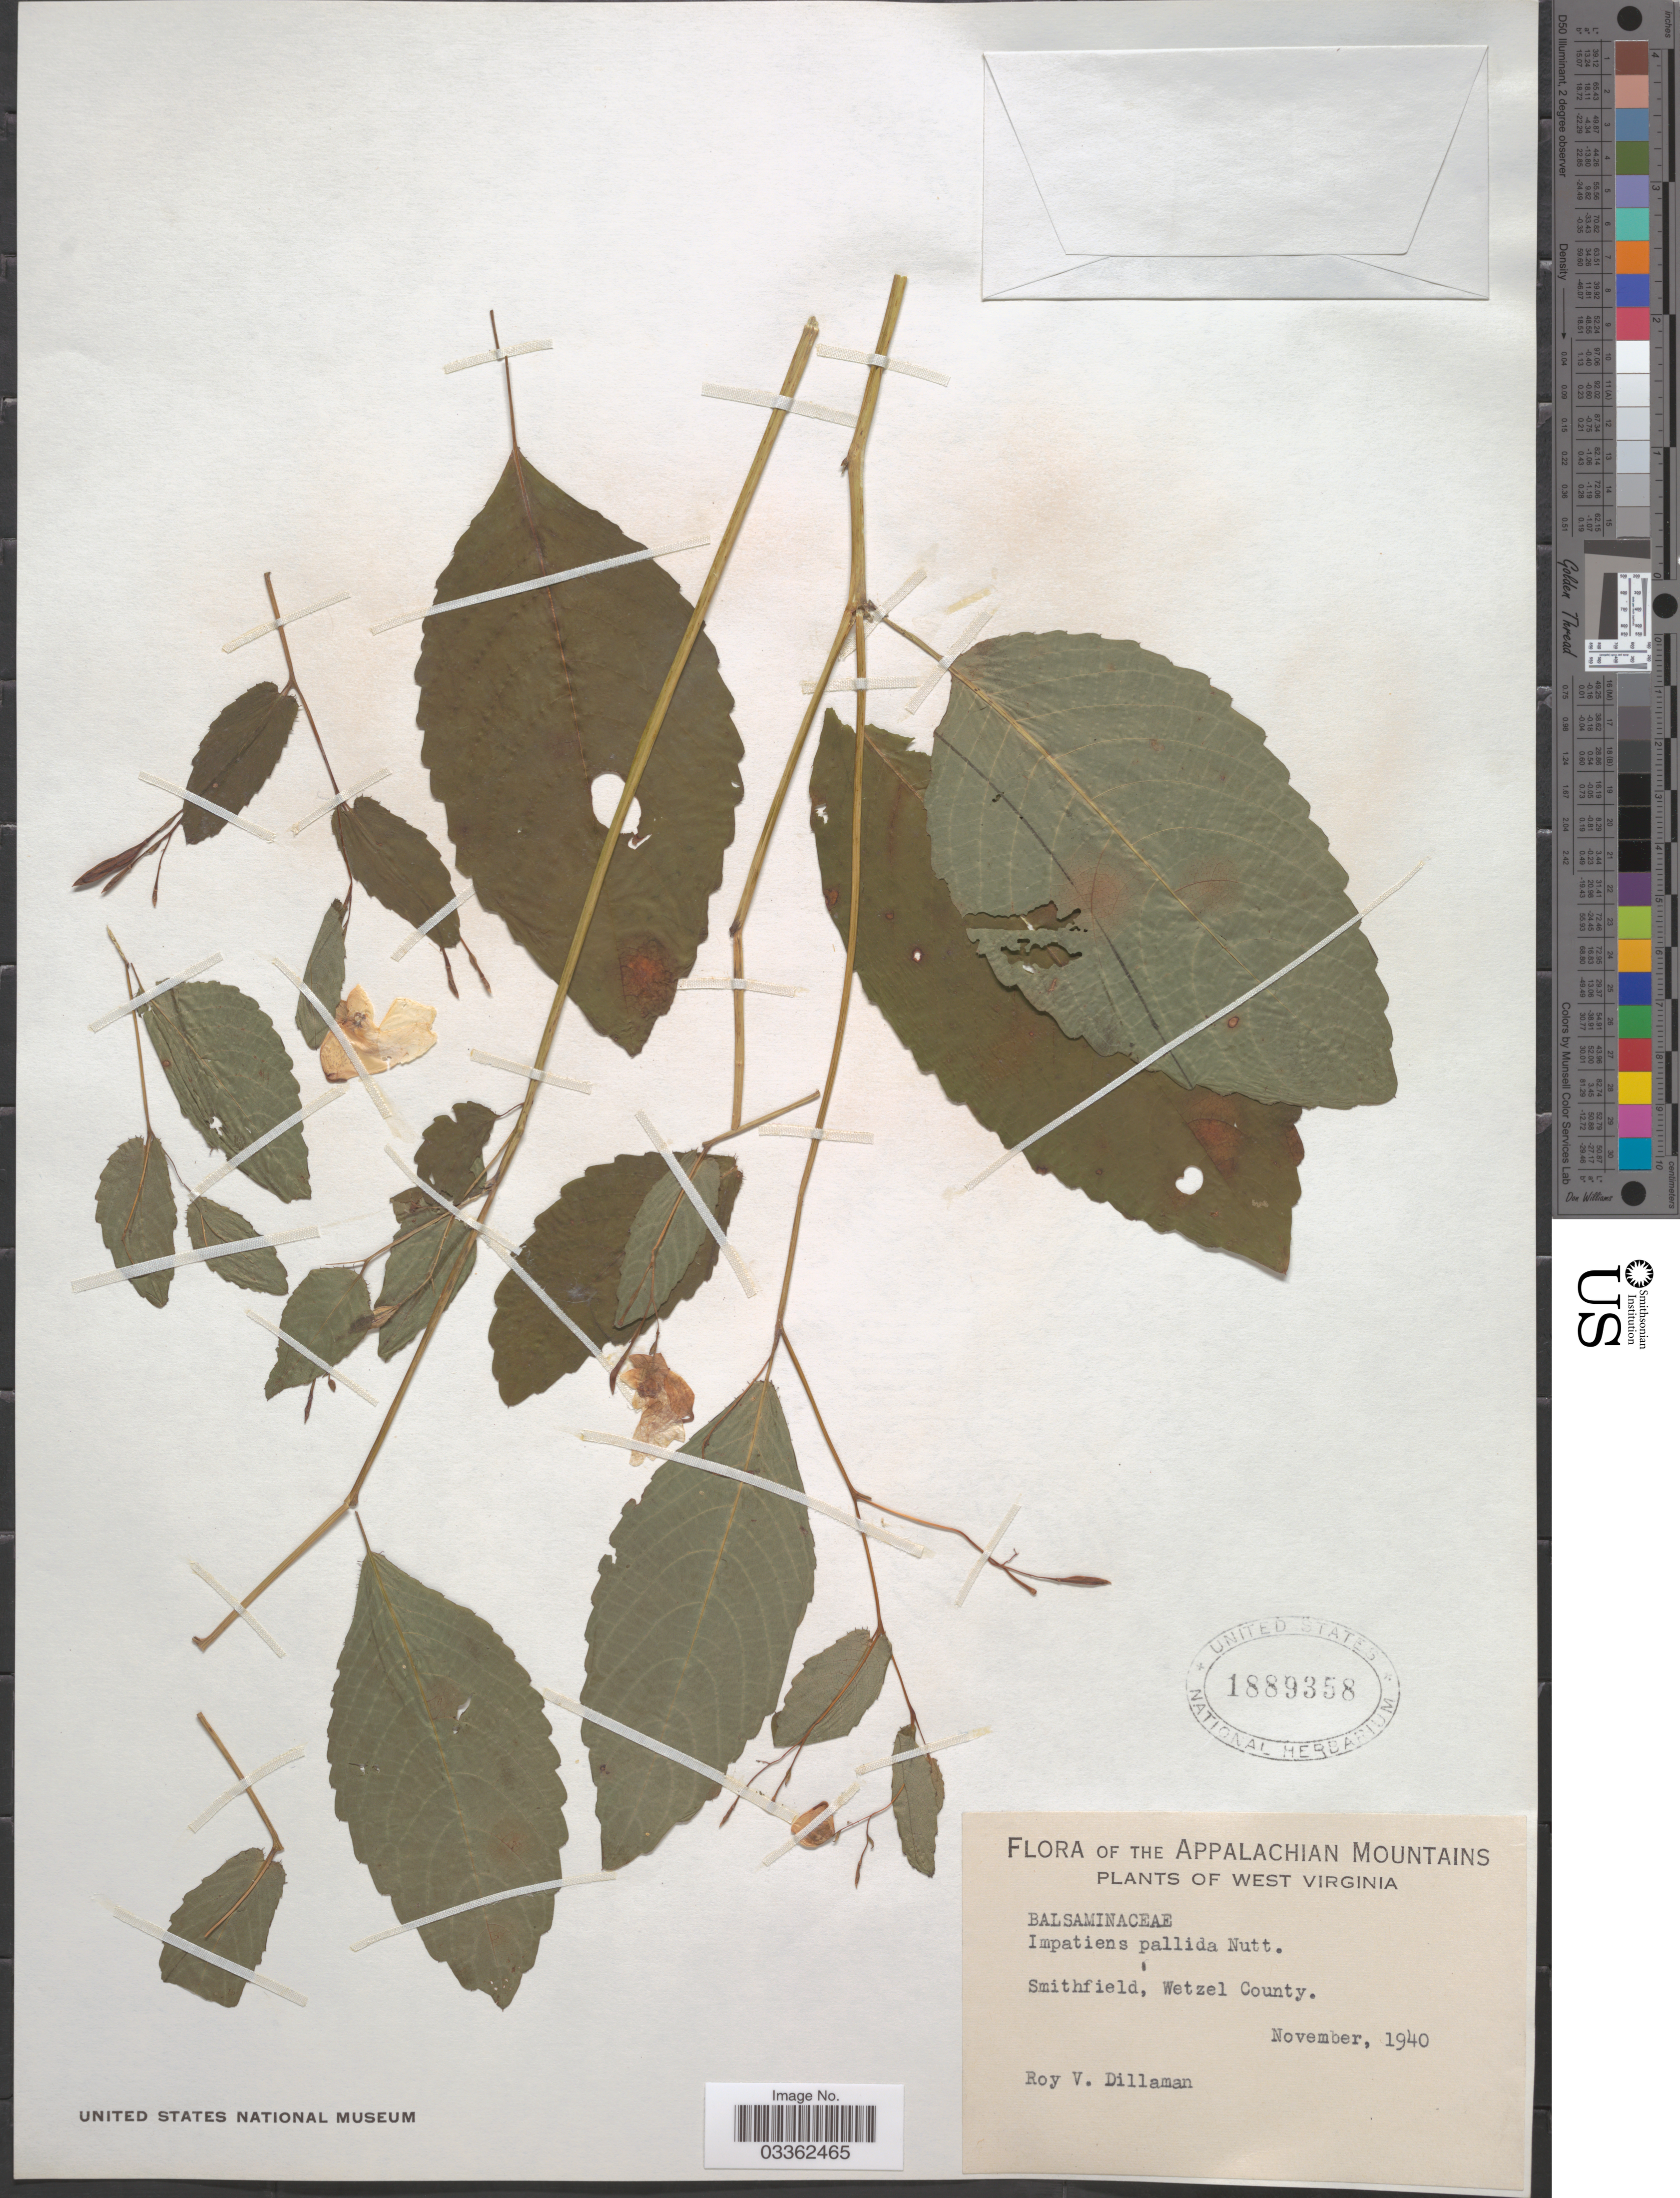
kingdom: Plantae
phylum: Tracheophyta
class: Magnoliopsida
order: Ericales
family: Balsaminaceae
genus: Impatiens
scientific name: Impatiens pallida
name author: Nutt.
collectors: R. Dillaman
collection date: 1940-11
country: United States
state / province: West Virginia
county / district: Wetzel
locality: The Appalachian Mountains. Smithfield, Wetzel County.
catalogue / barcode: US 1889358